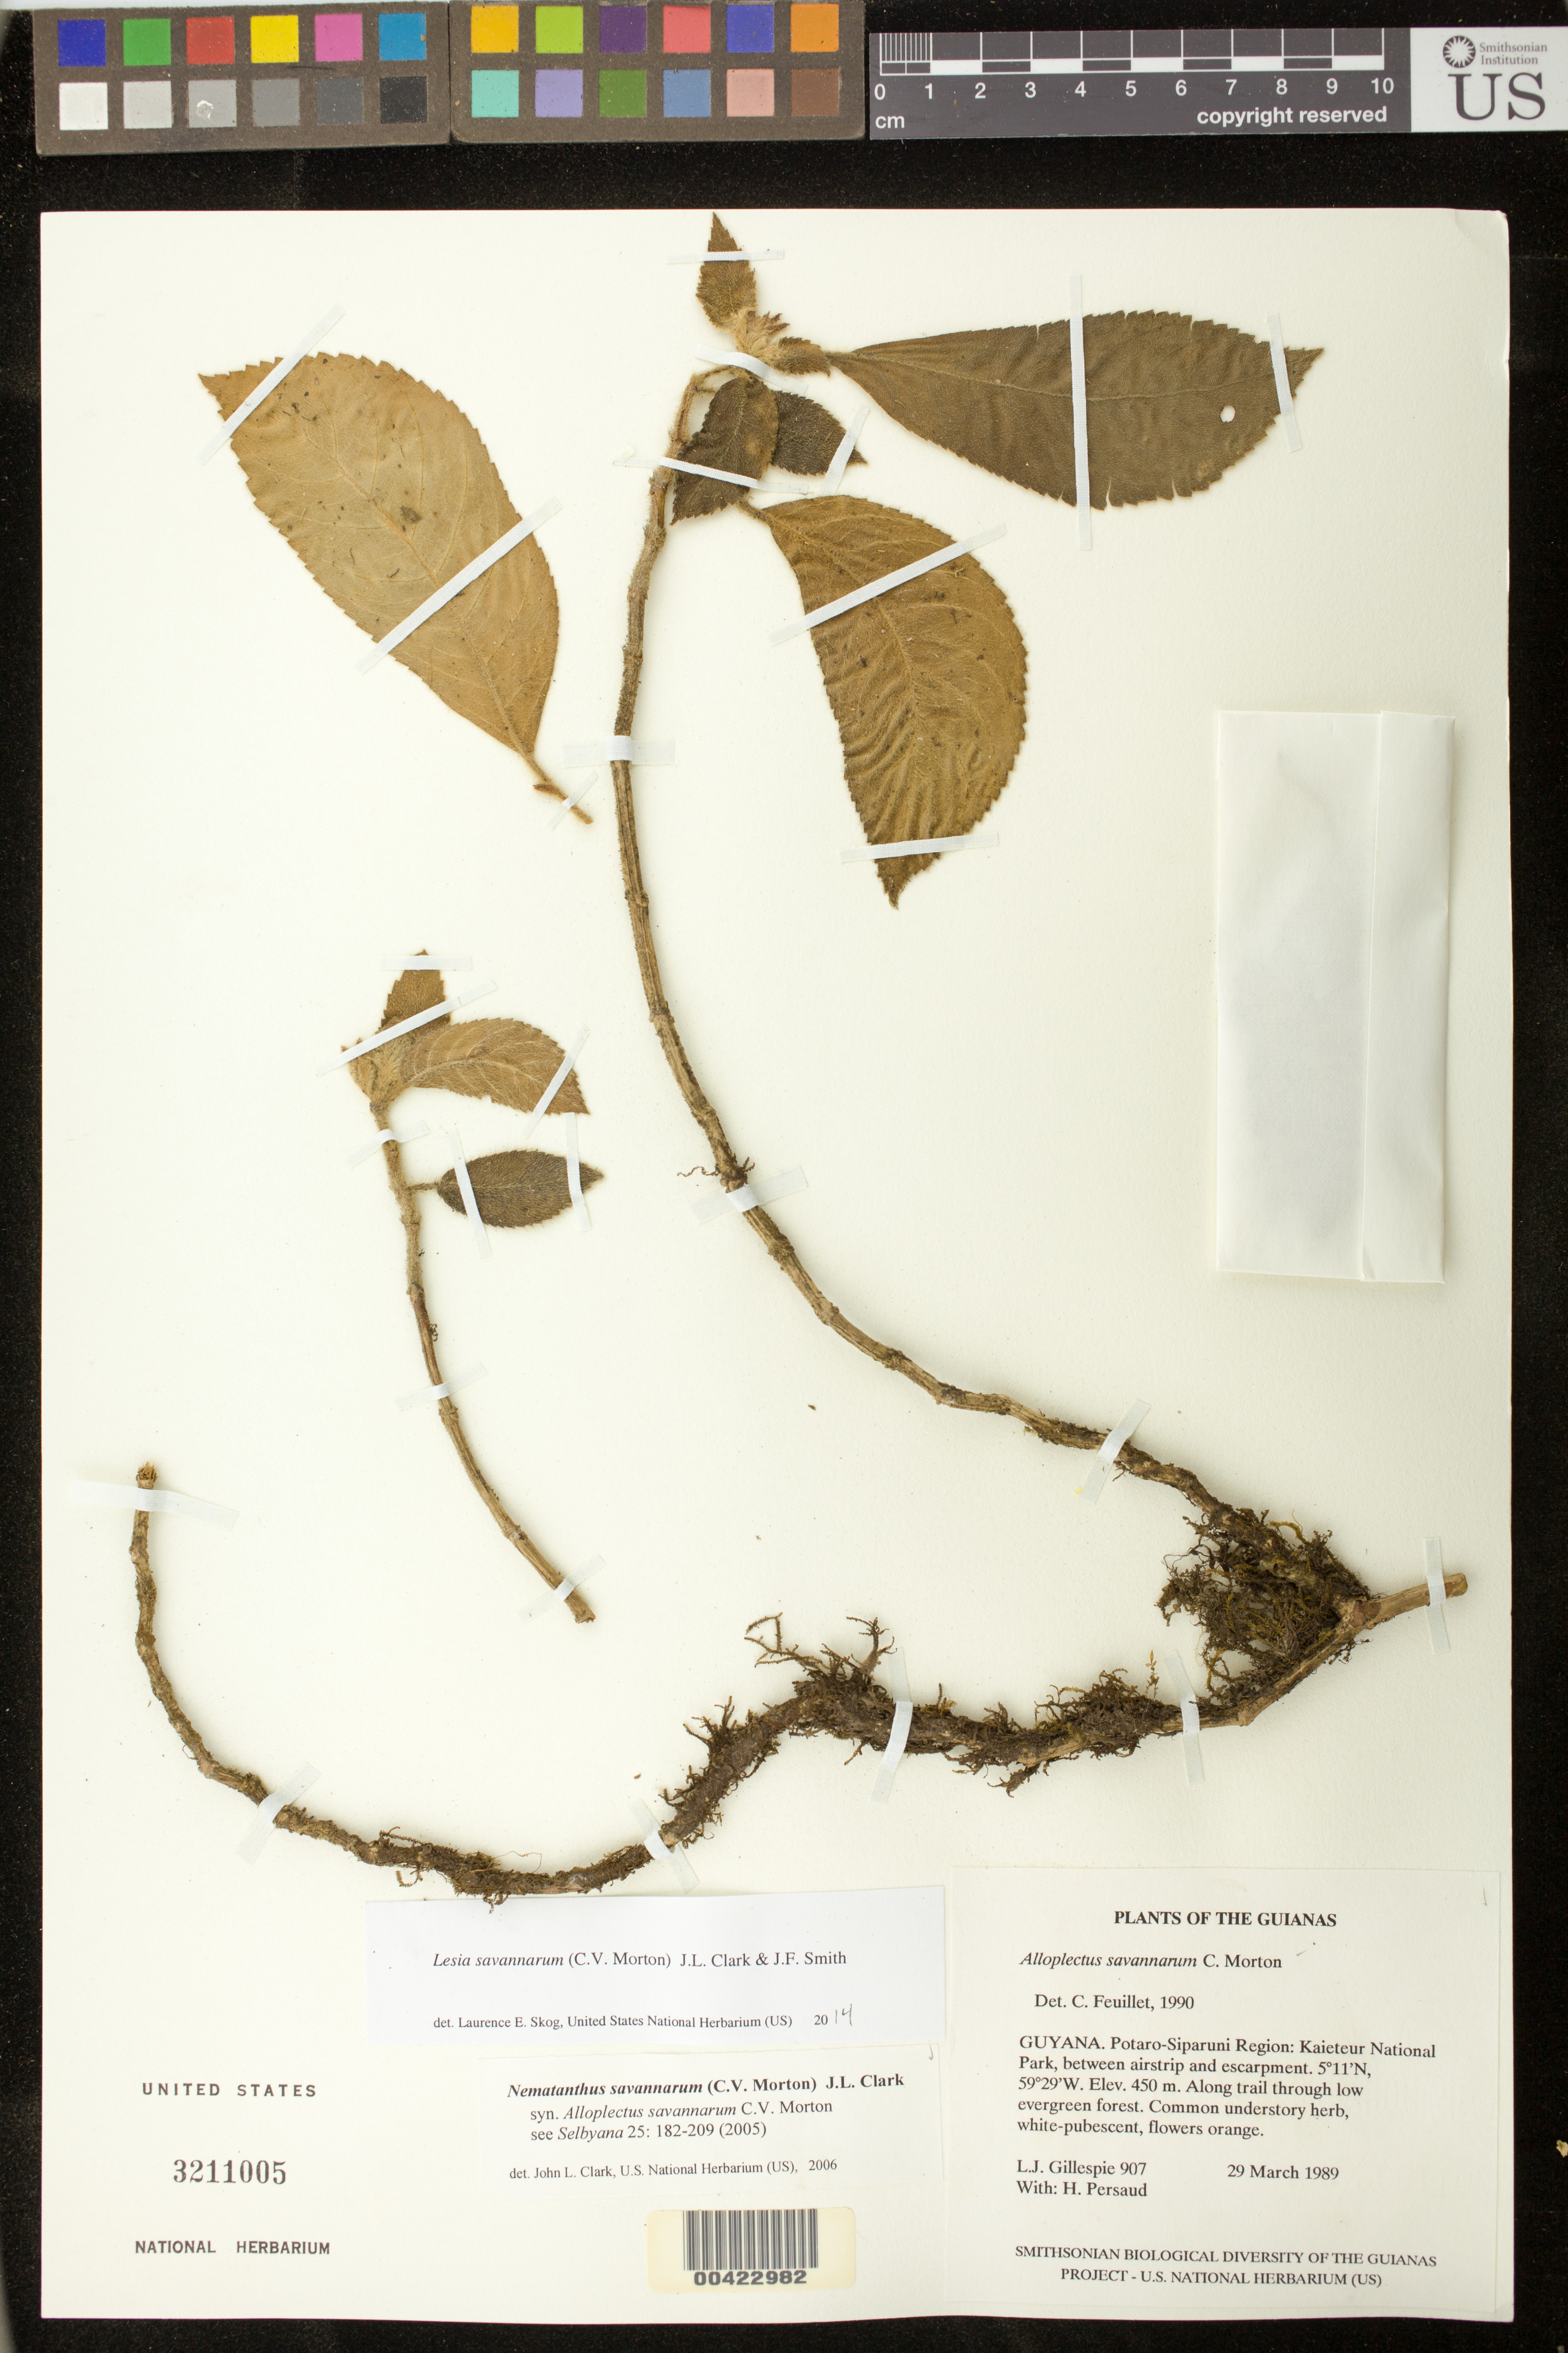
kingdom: Plantae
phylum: Tracheophyta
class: Magnoliopsida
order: Lamiales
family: Gesneriaceae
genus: Lesia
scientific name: Lesia savannarum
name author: (C.V. Morton) J.L. Clark & J.F. Sm.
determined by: Skog, Laurence E.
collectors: L. J. Gillespie & H. Persaud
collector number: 907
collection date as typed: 29 Mar 1989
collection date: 1989-03-29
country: Guyana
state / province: Potaro-Siparuni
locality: Kaieteur National Park, between airstrip and escarpment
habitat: Along trail through low evergreen forest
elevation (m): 450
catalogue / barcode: US 3211005